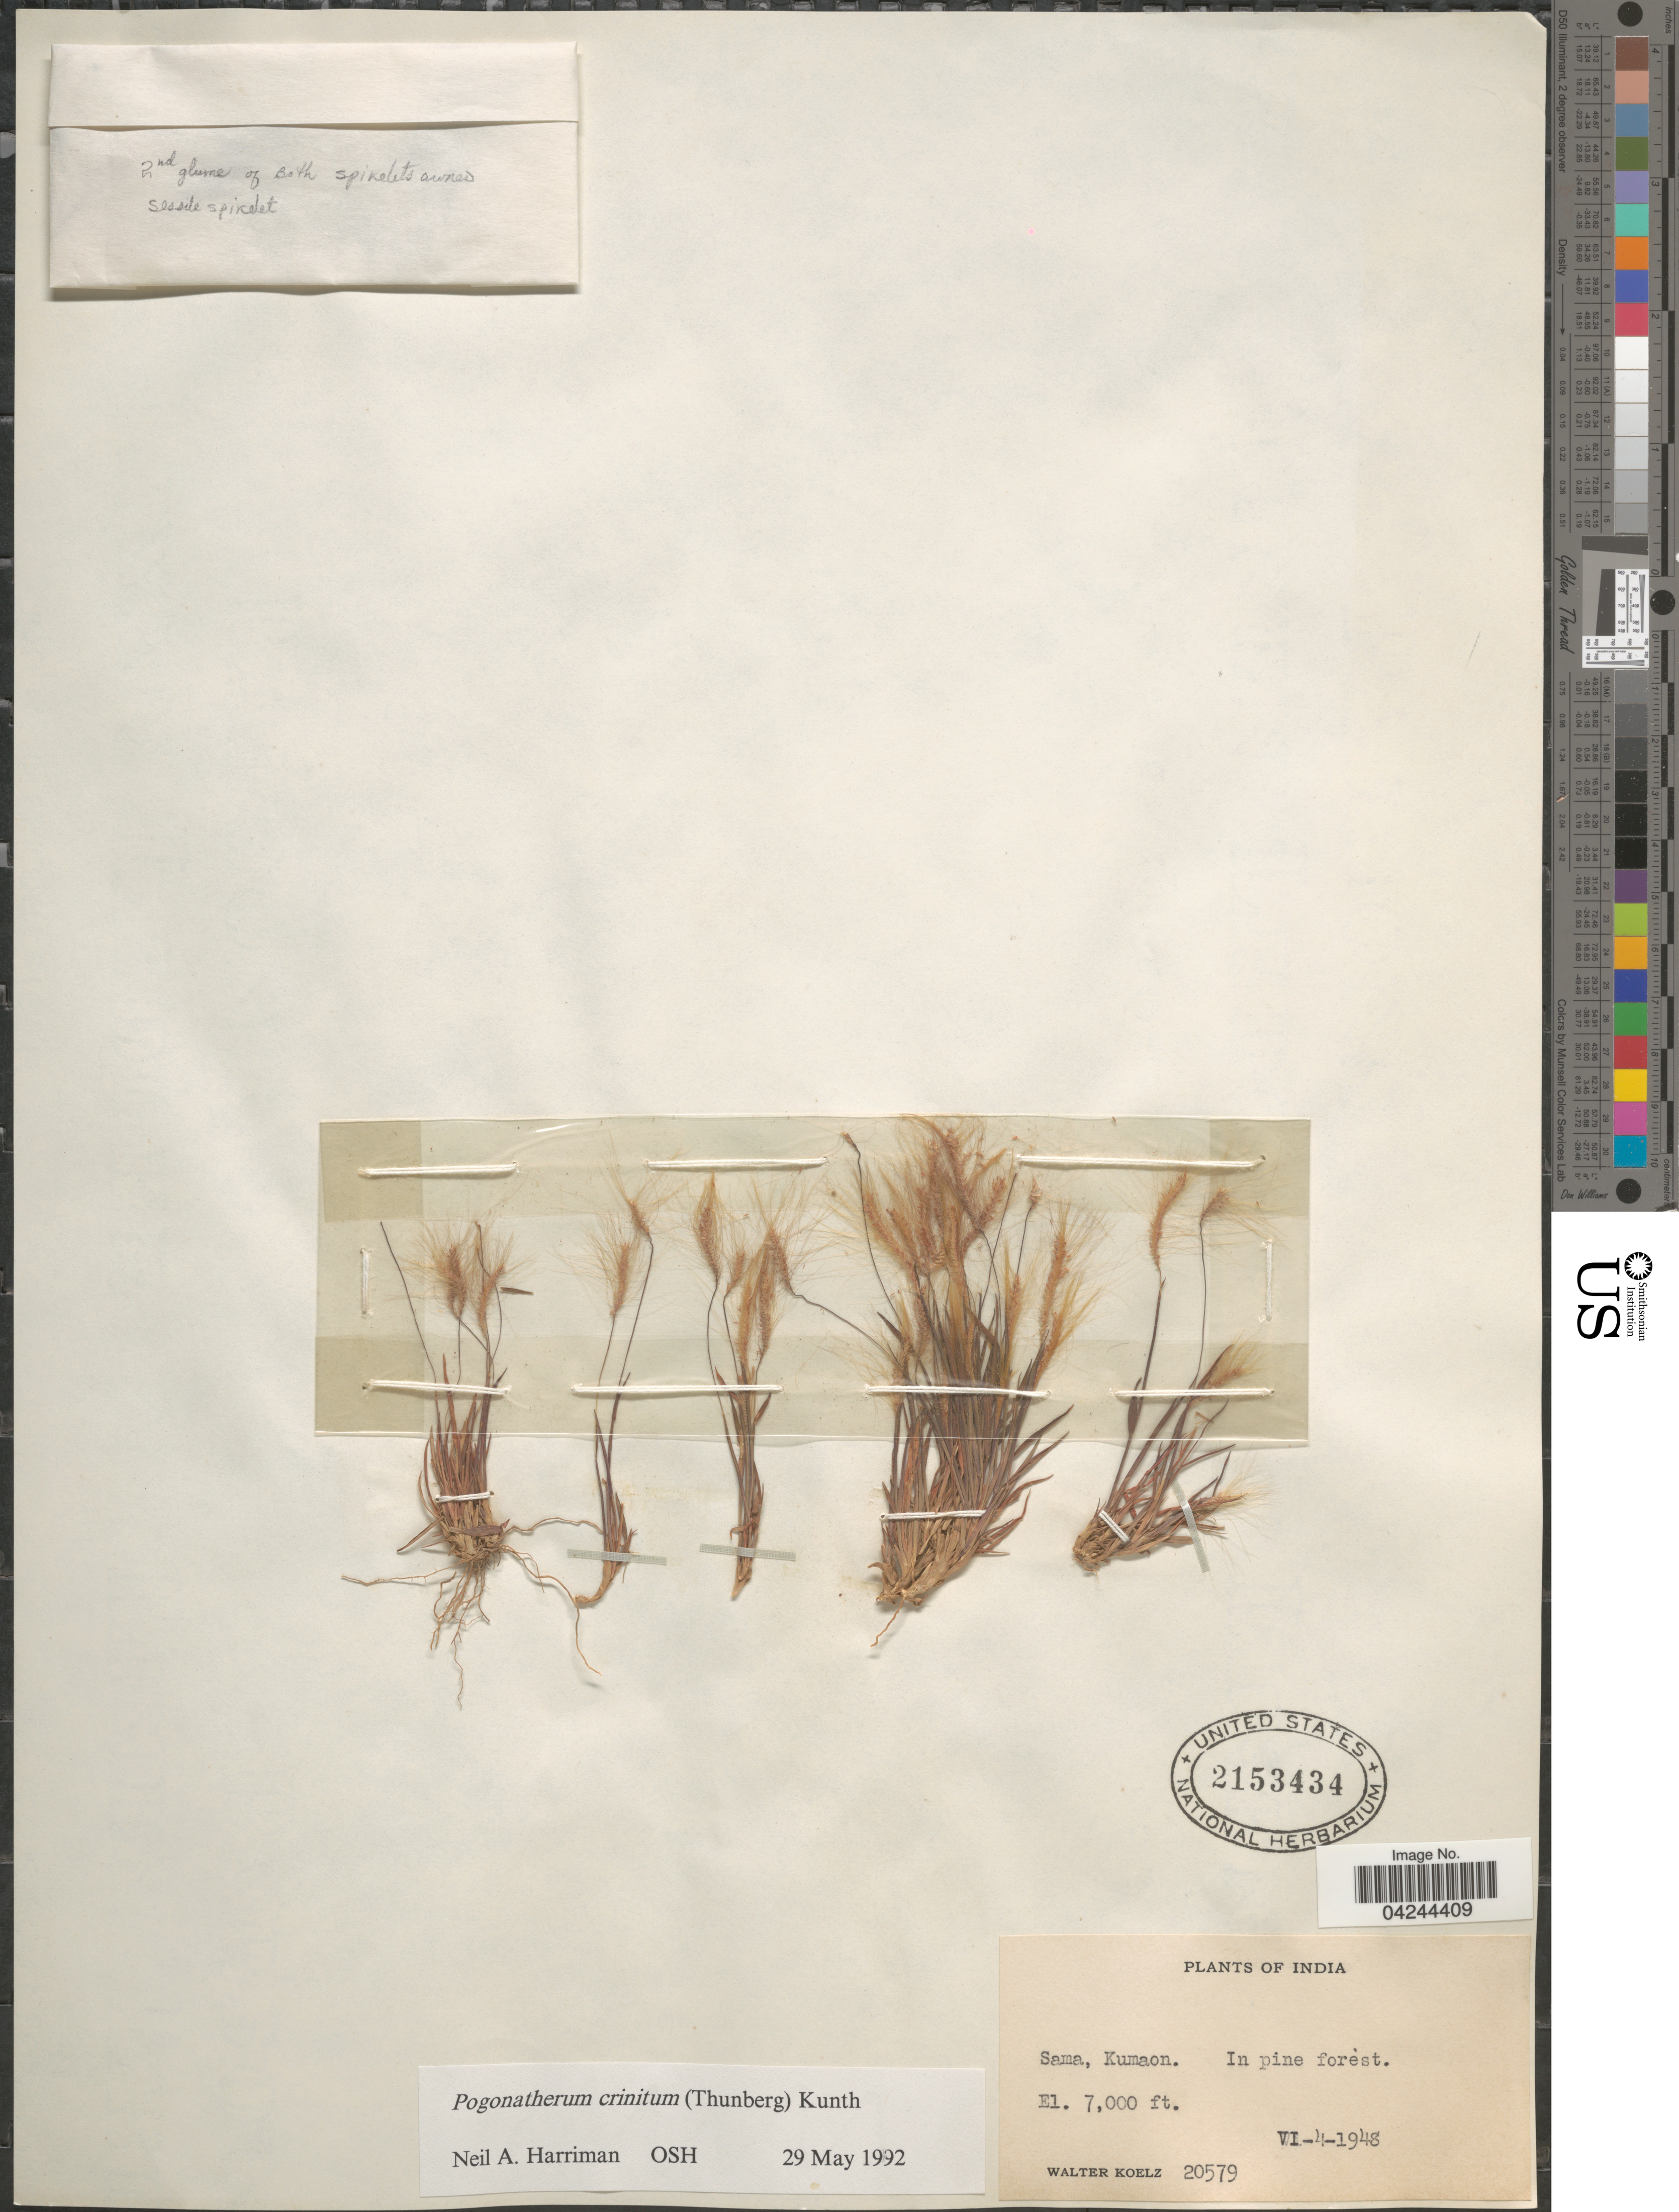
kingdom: Plantae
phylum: Tracheophyta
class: Liliopsida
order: Poales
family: Poaceae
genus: Pogonatherum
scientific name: Pogonatherum crinitum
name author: (Thunb.) Kunth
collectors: W. N. Koelz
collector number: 20579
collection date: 1948-06-04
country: India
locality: Sama, Kumaon.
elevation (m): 2134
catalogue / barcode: US 2153434